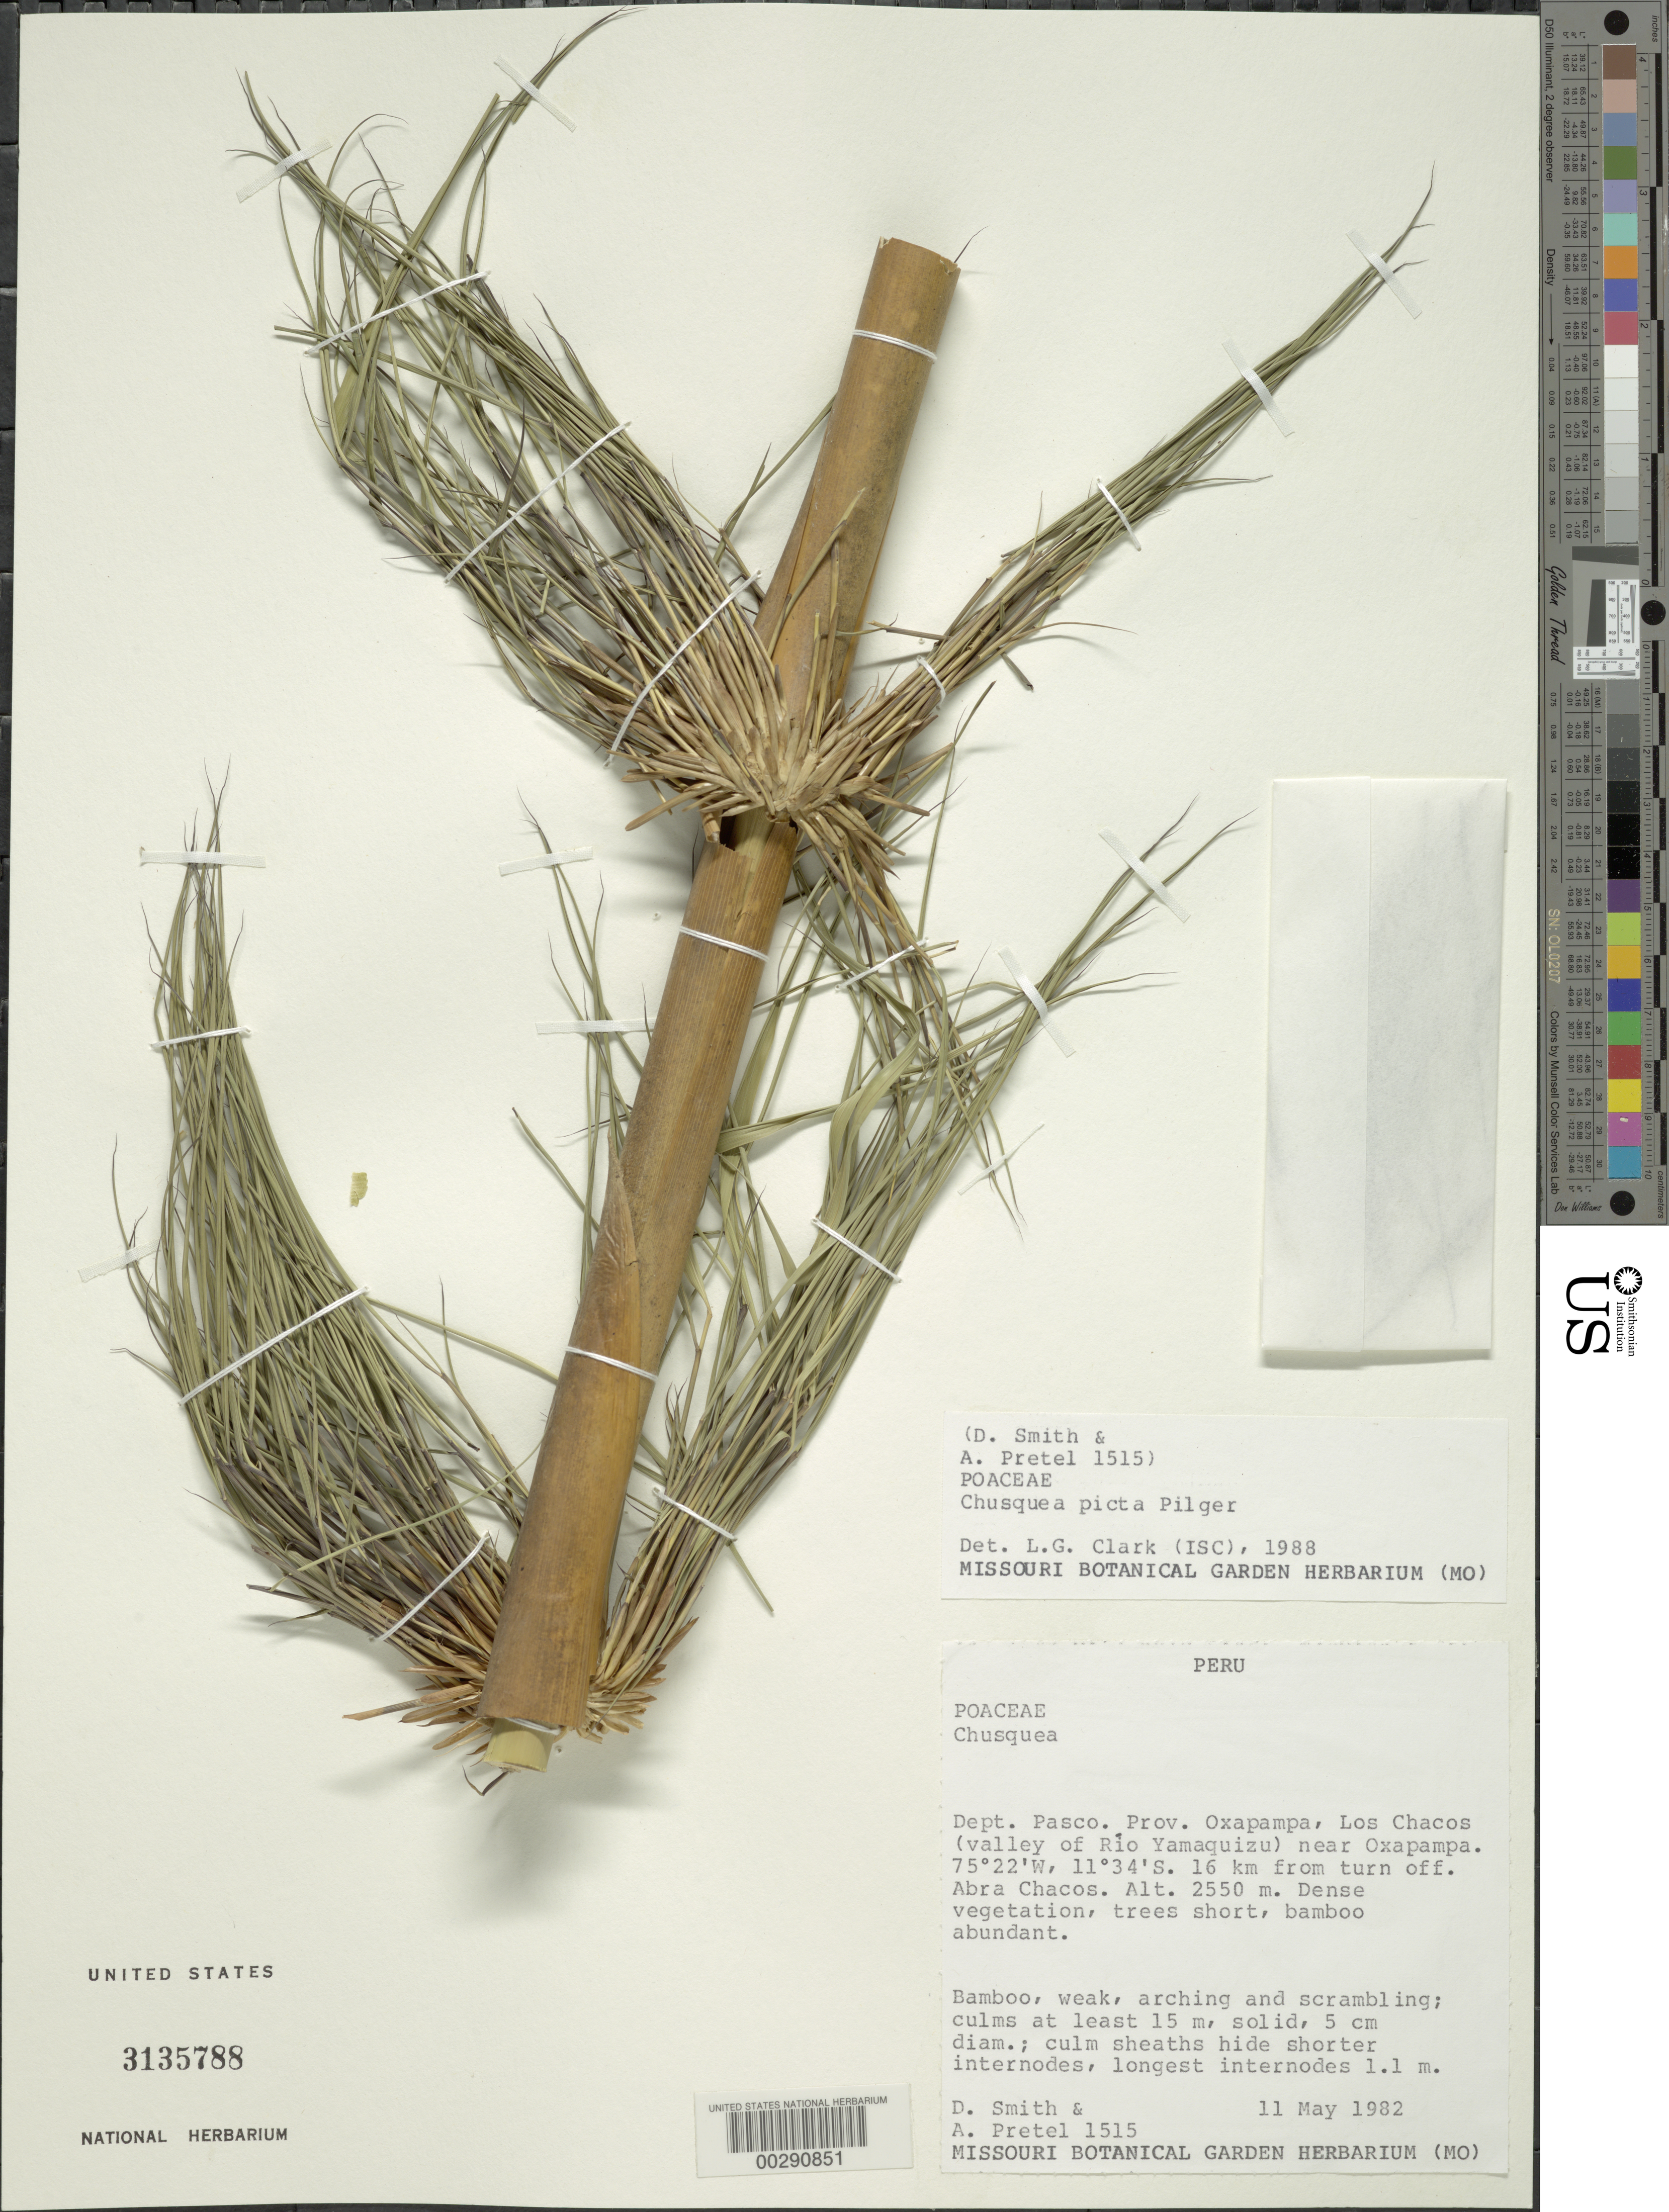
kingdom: Plantae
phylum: Tracheophyta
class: Liliopsida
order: Poales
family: Poaceae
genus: Chusquea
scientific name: Chusquea picta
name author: Pilg.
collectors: D. Smith & A. Pretel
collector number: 1515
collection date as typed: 11 May 1982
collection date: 1982-05-11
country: Peru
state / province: Pasco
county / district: Oxapampa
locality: Los chacos (valley of rio yamaquizu) near oxapampa, 16 km from turn off; abra chacos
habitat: Dense vegetation, trees short, bamboo abundant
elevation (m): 2550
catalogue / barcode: US 3135788